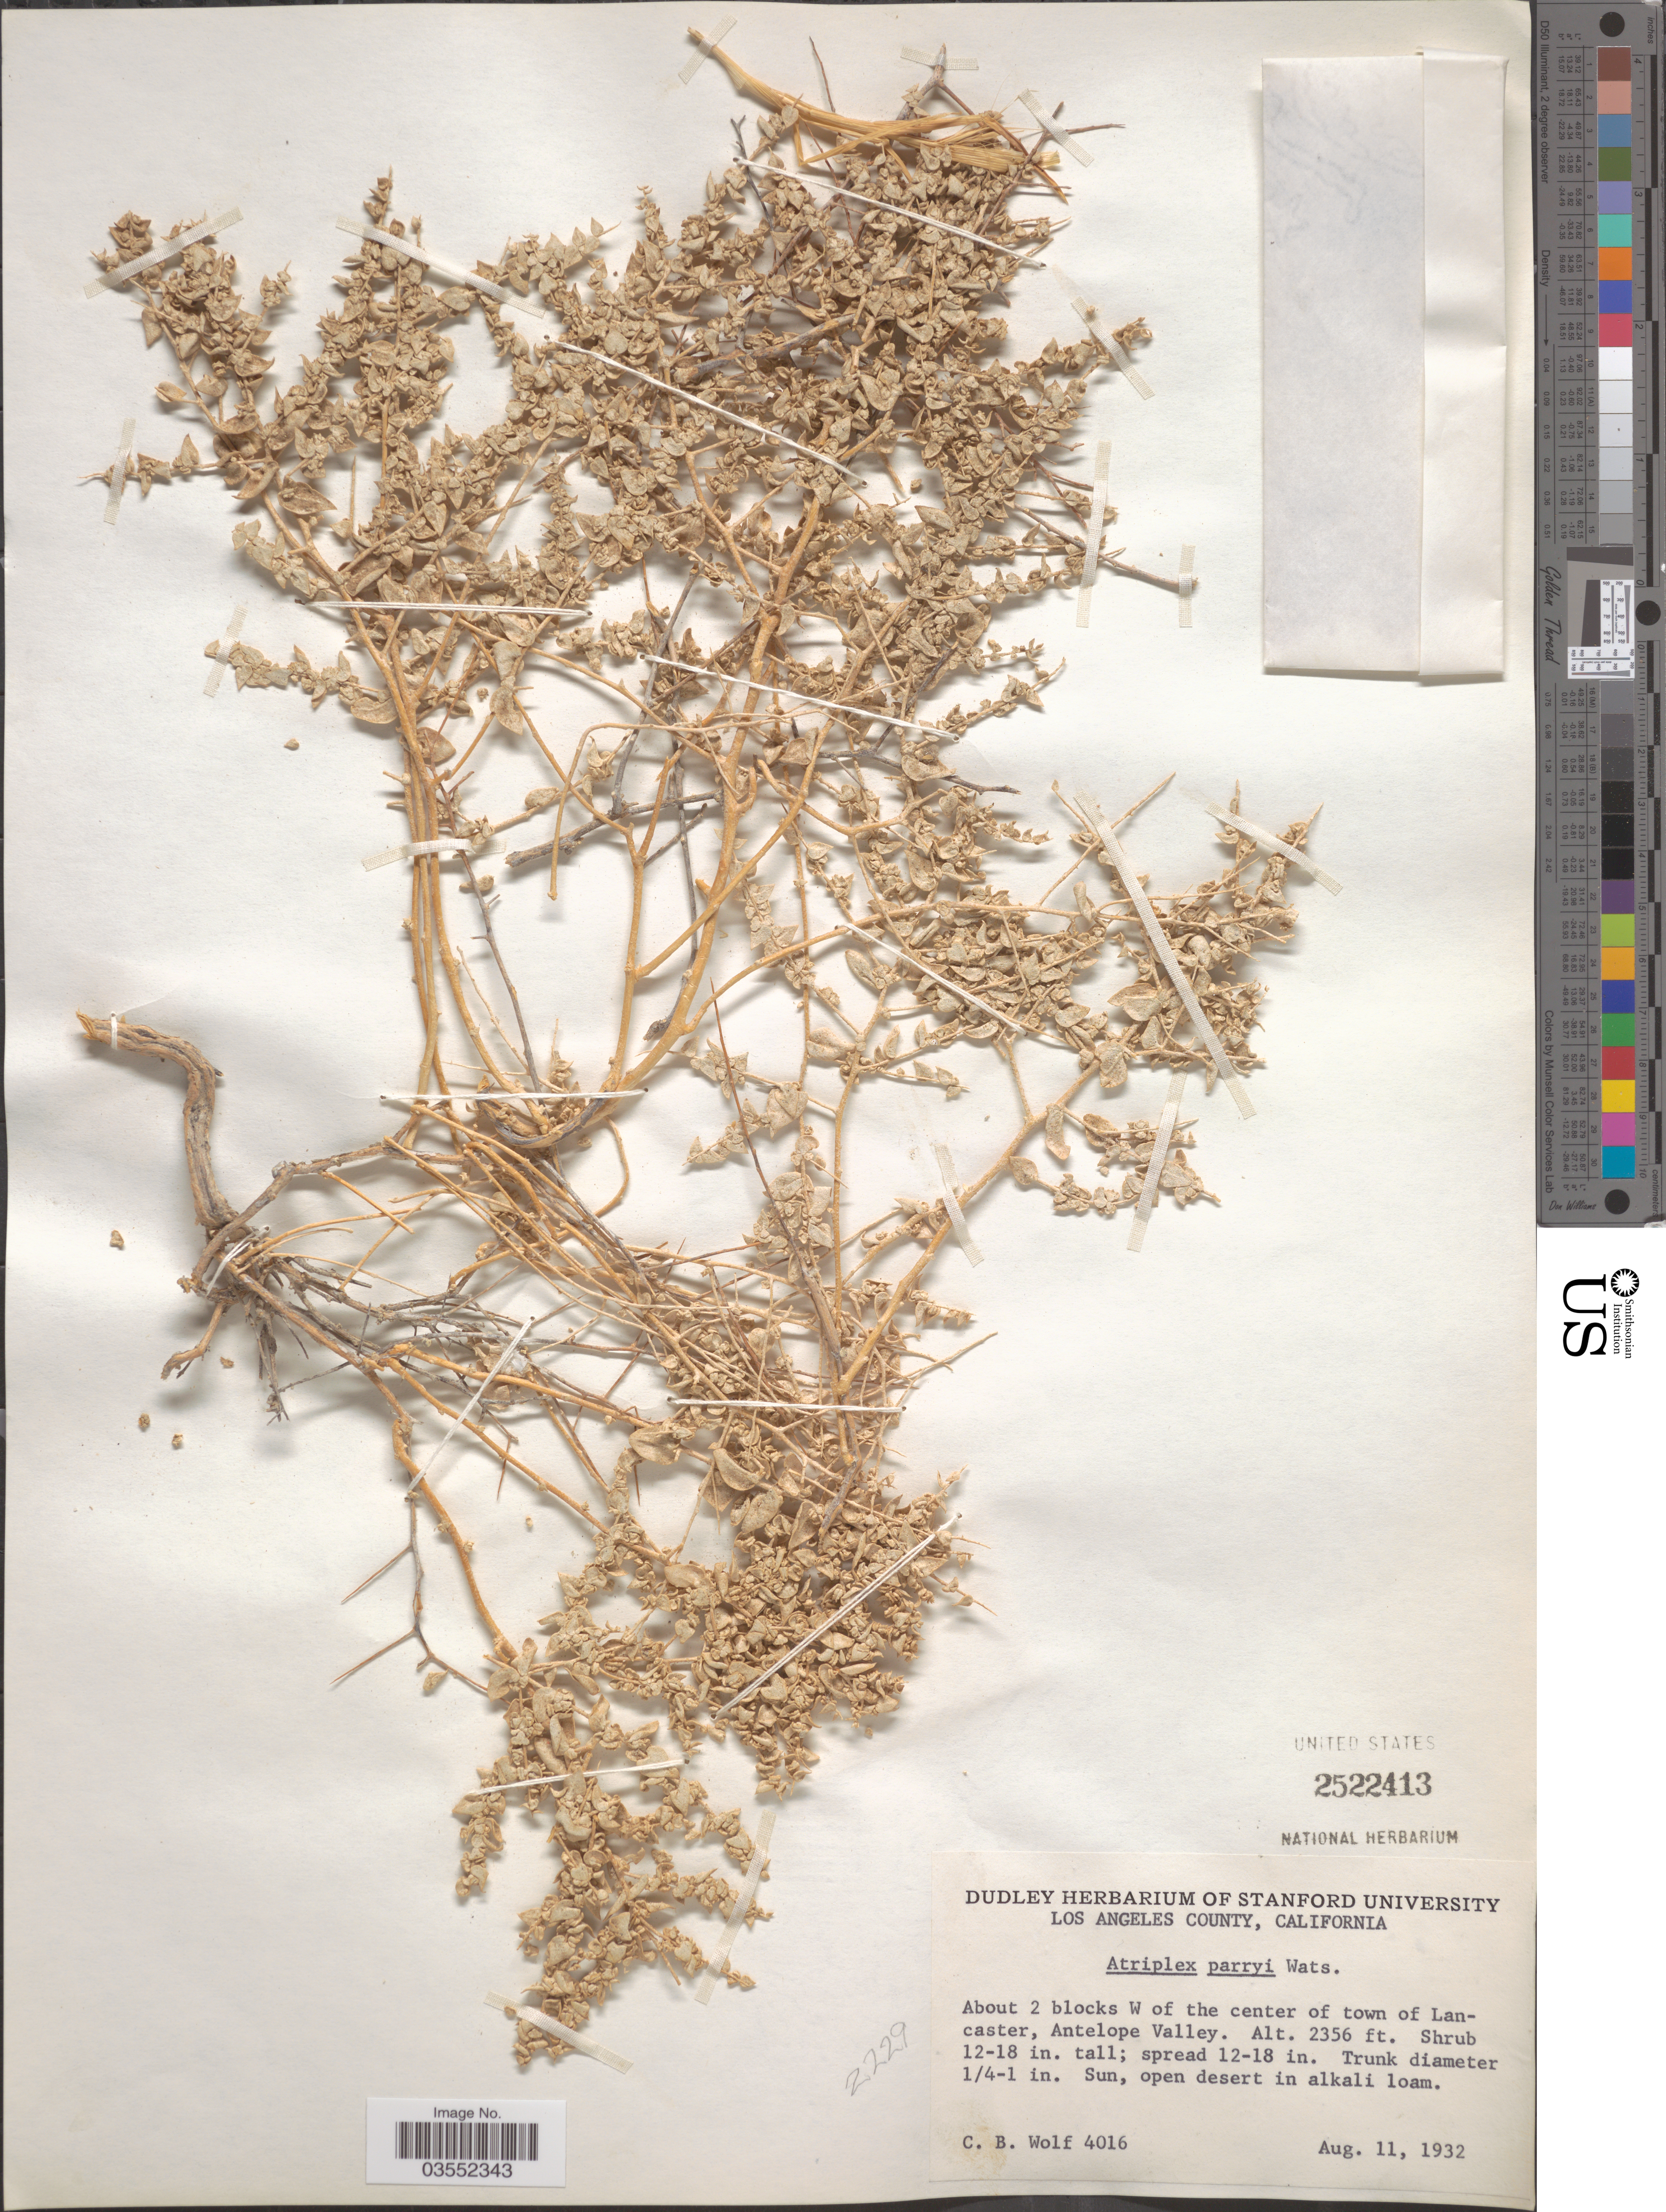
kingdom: Plantae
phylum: Tracheophyta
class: Magnoliopsida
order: Caryophyllales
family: Amaranthaceae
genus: Atriplex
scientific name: Atriplex parryi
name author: S. Watson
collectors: C. B. Wolf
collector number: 4016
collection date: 1932-08-11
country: United States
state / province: California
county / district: Los Angeles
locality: Los Angeles County. About 2 blocks W of the center of town of Lancaster, Antelope Valley.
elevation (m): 718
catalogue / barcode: US 2522413